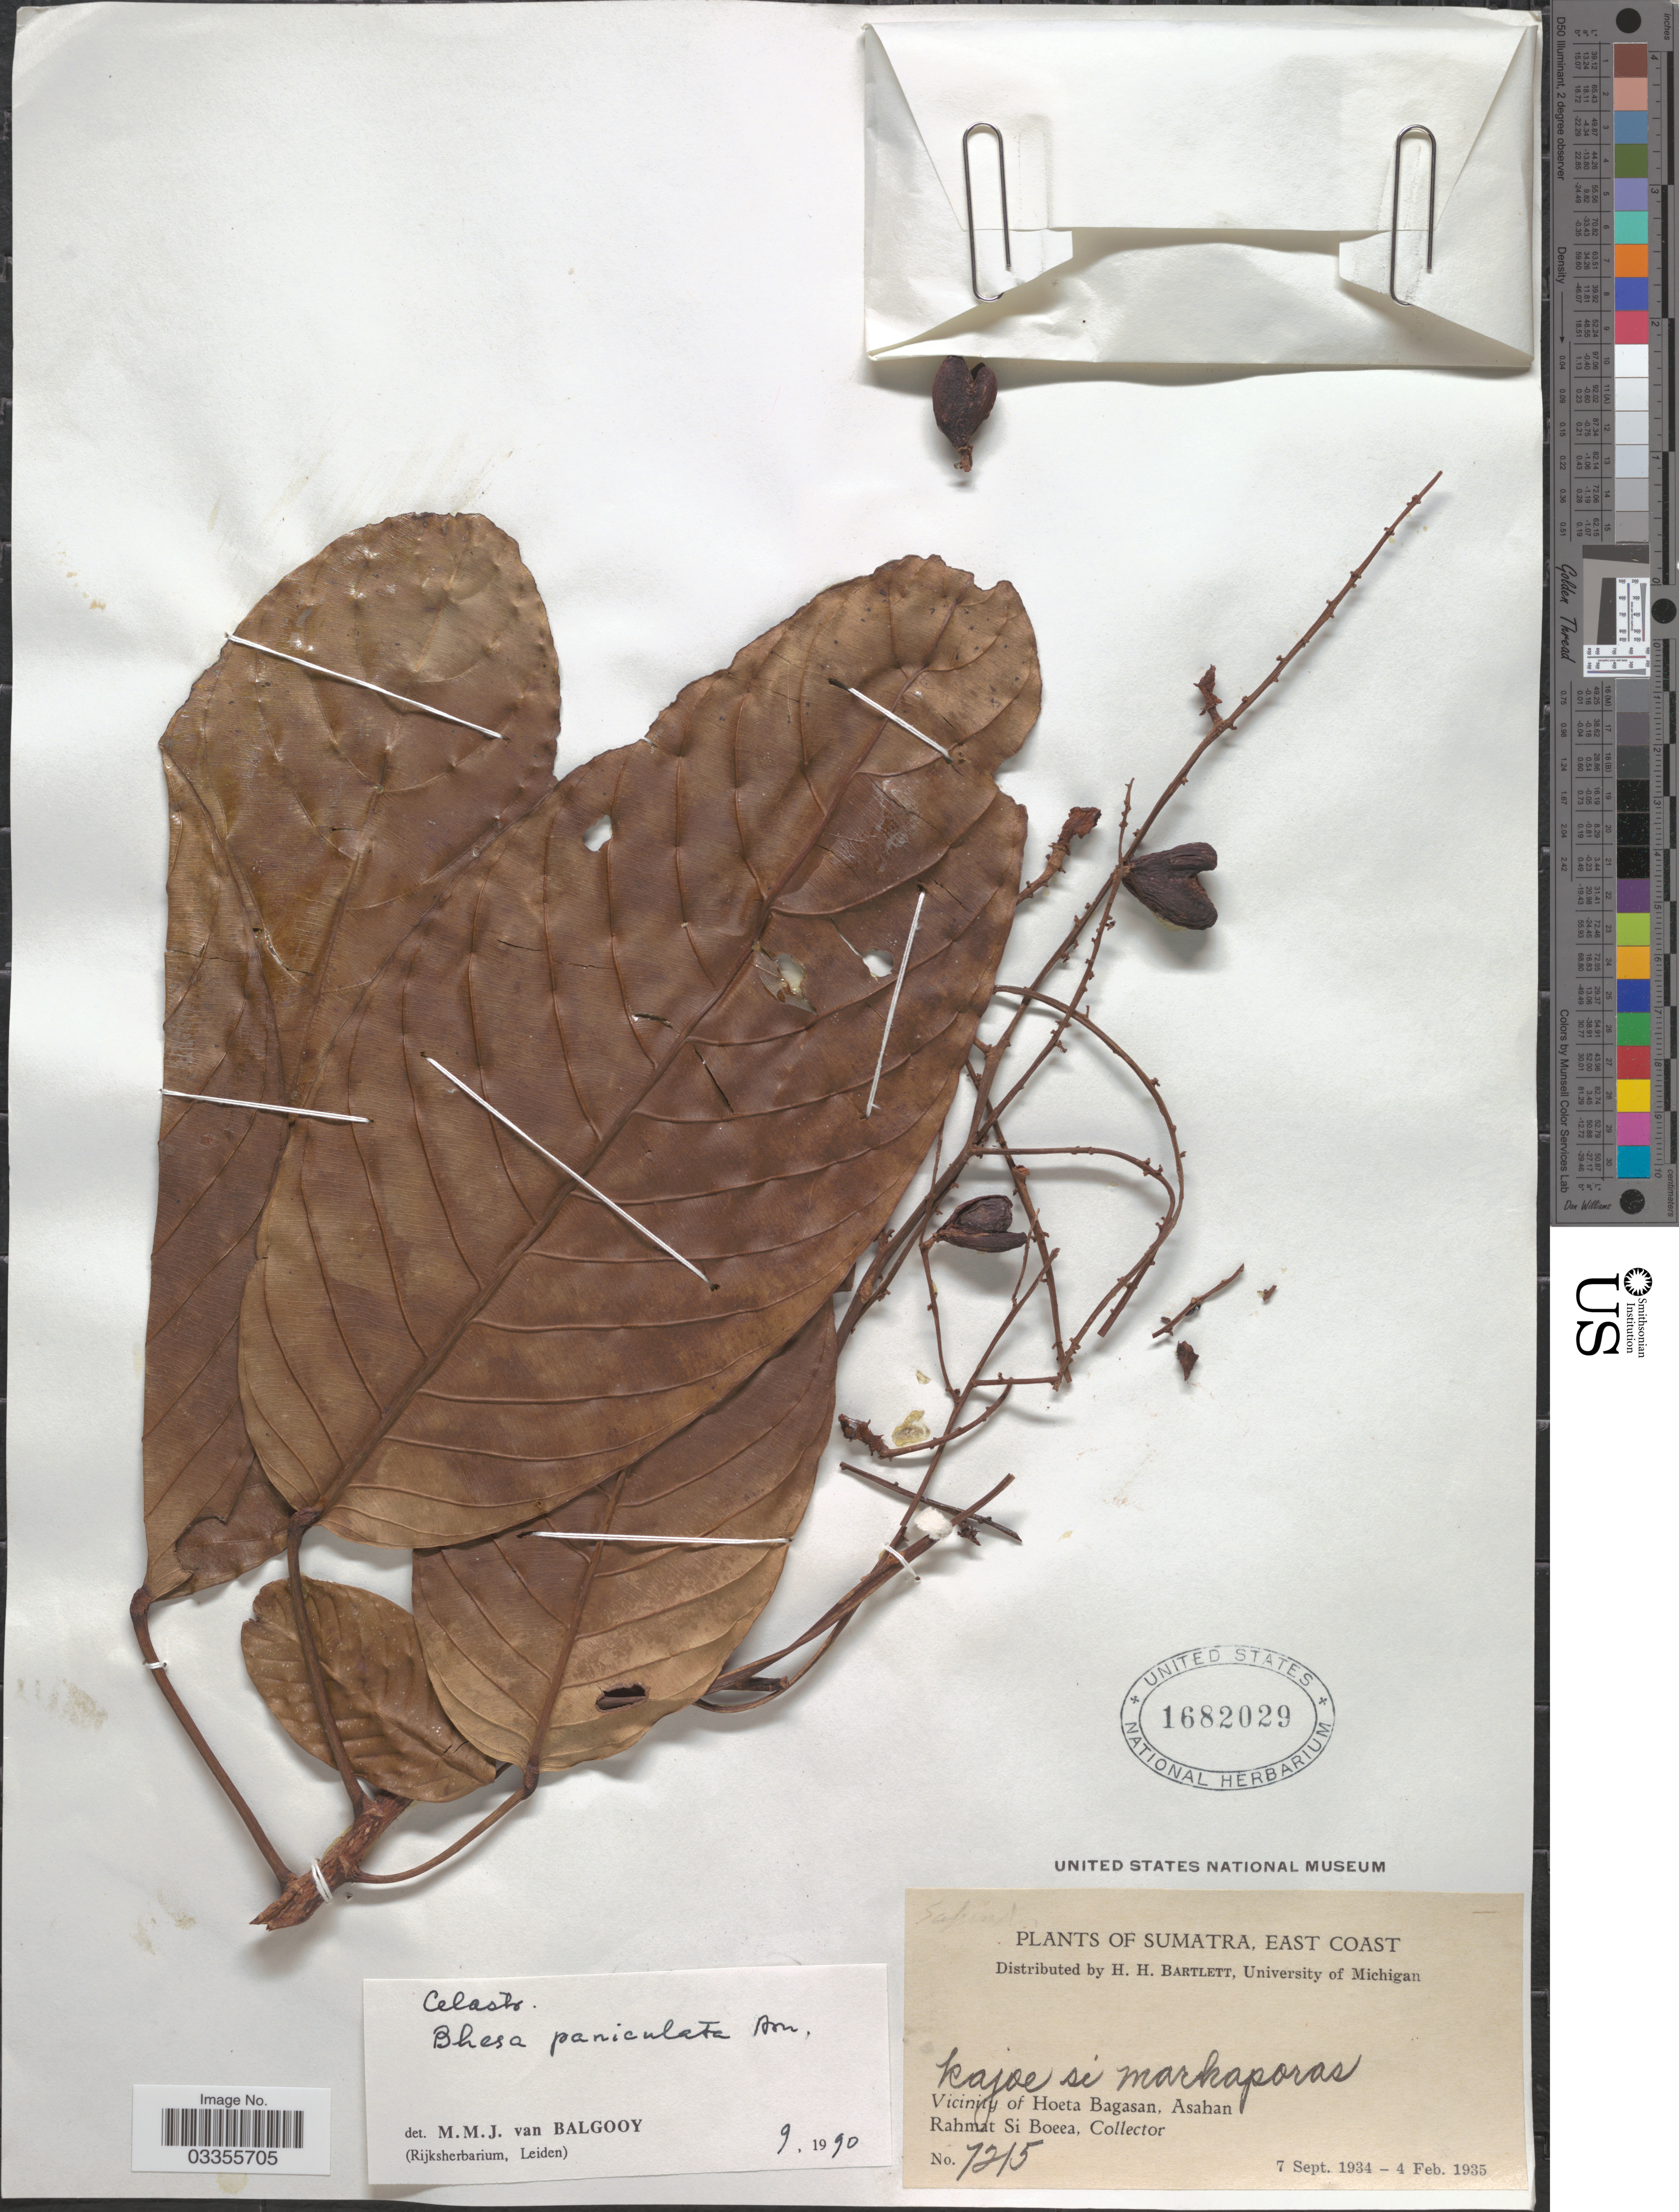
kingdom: Plantae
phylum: Tracheophyta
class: Magnoliopsida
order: Malpighiales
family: Centroplacaceae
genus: Bhesa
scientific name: Bhesa paniculata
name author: (Wall.) Arn.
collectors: Rahmat Si Boeea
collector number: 7215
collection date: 1934-09-07/1935-02-04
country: Indonesia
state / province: Sumatra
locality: East Coast. Kajoe si markaporas. [unsure placement] Vicinity of Hoeta Bagasan, Asahan.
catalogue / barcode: US 1682029